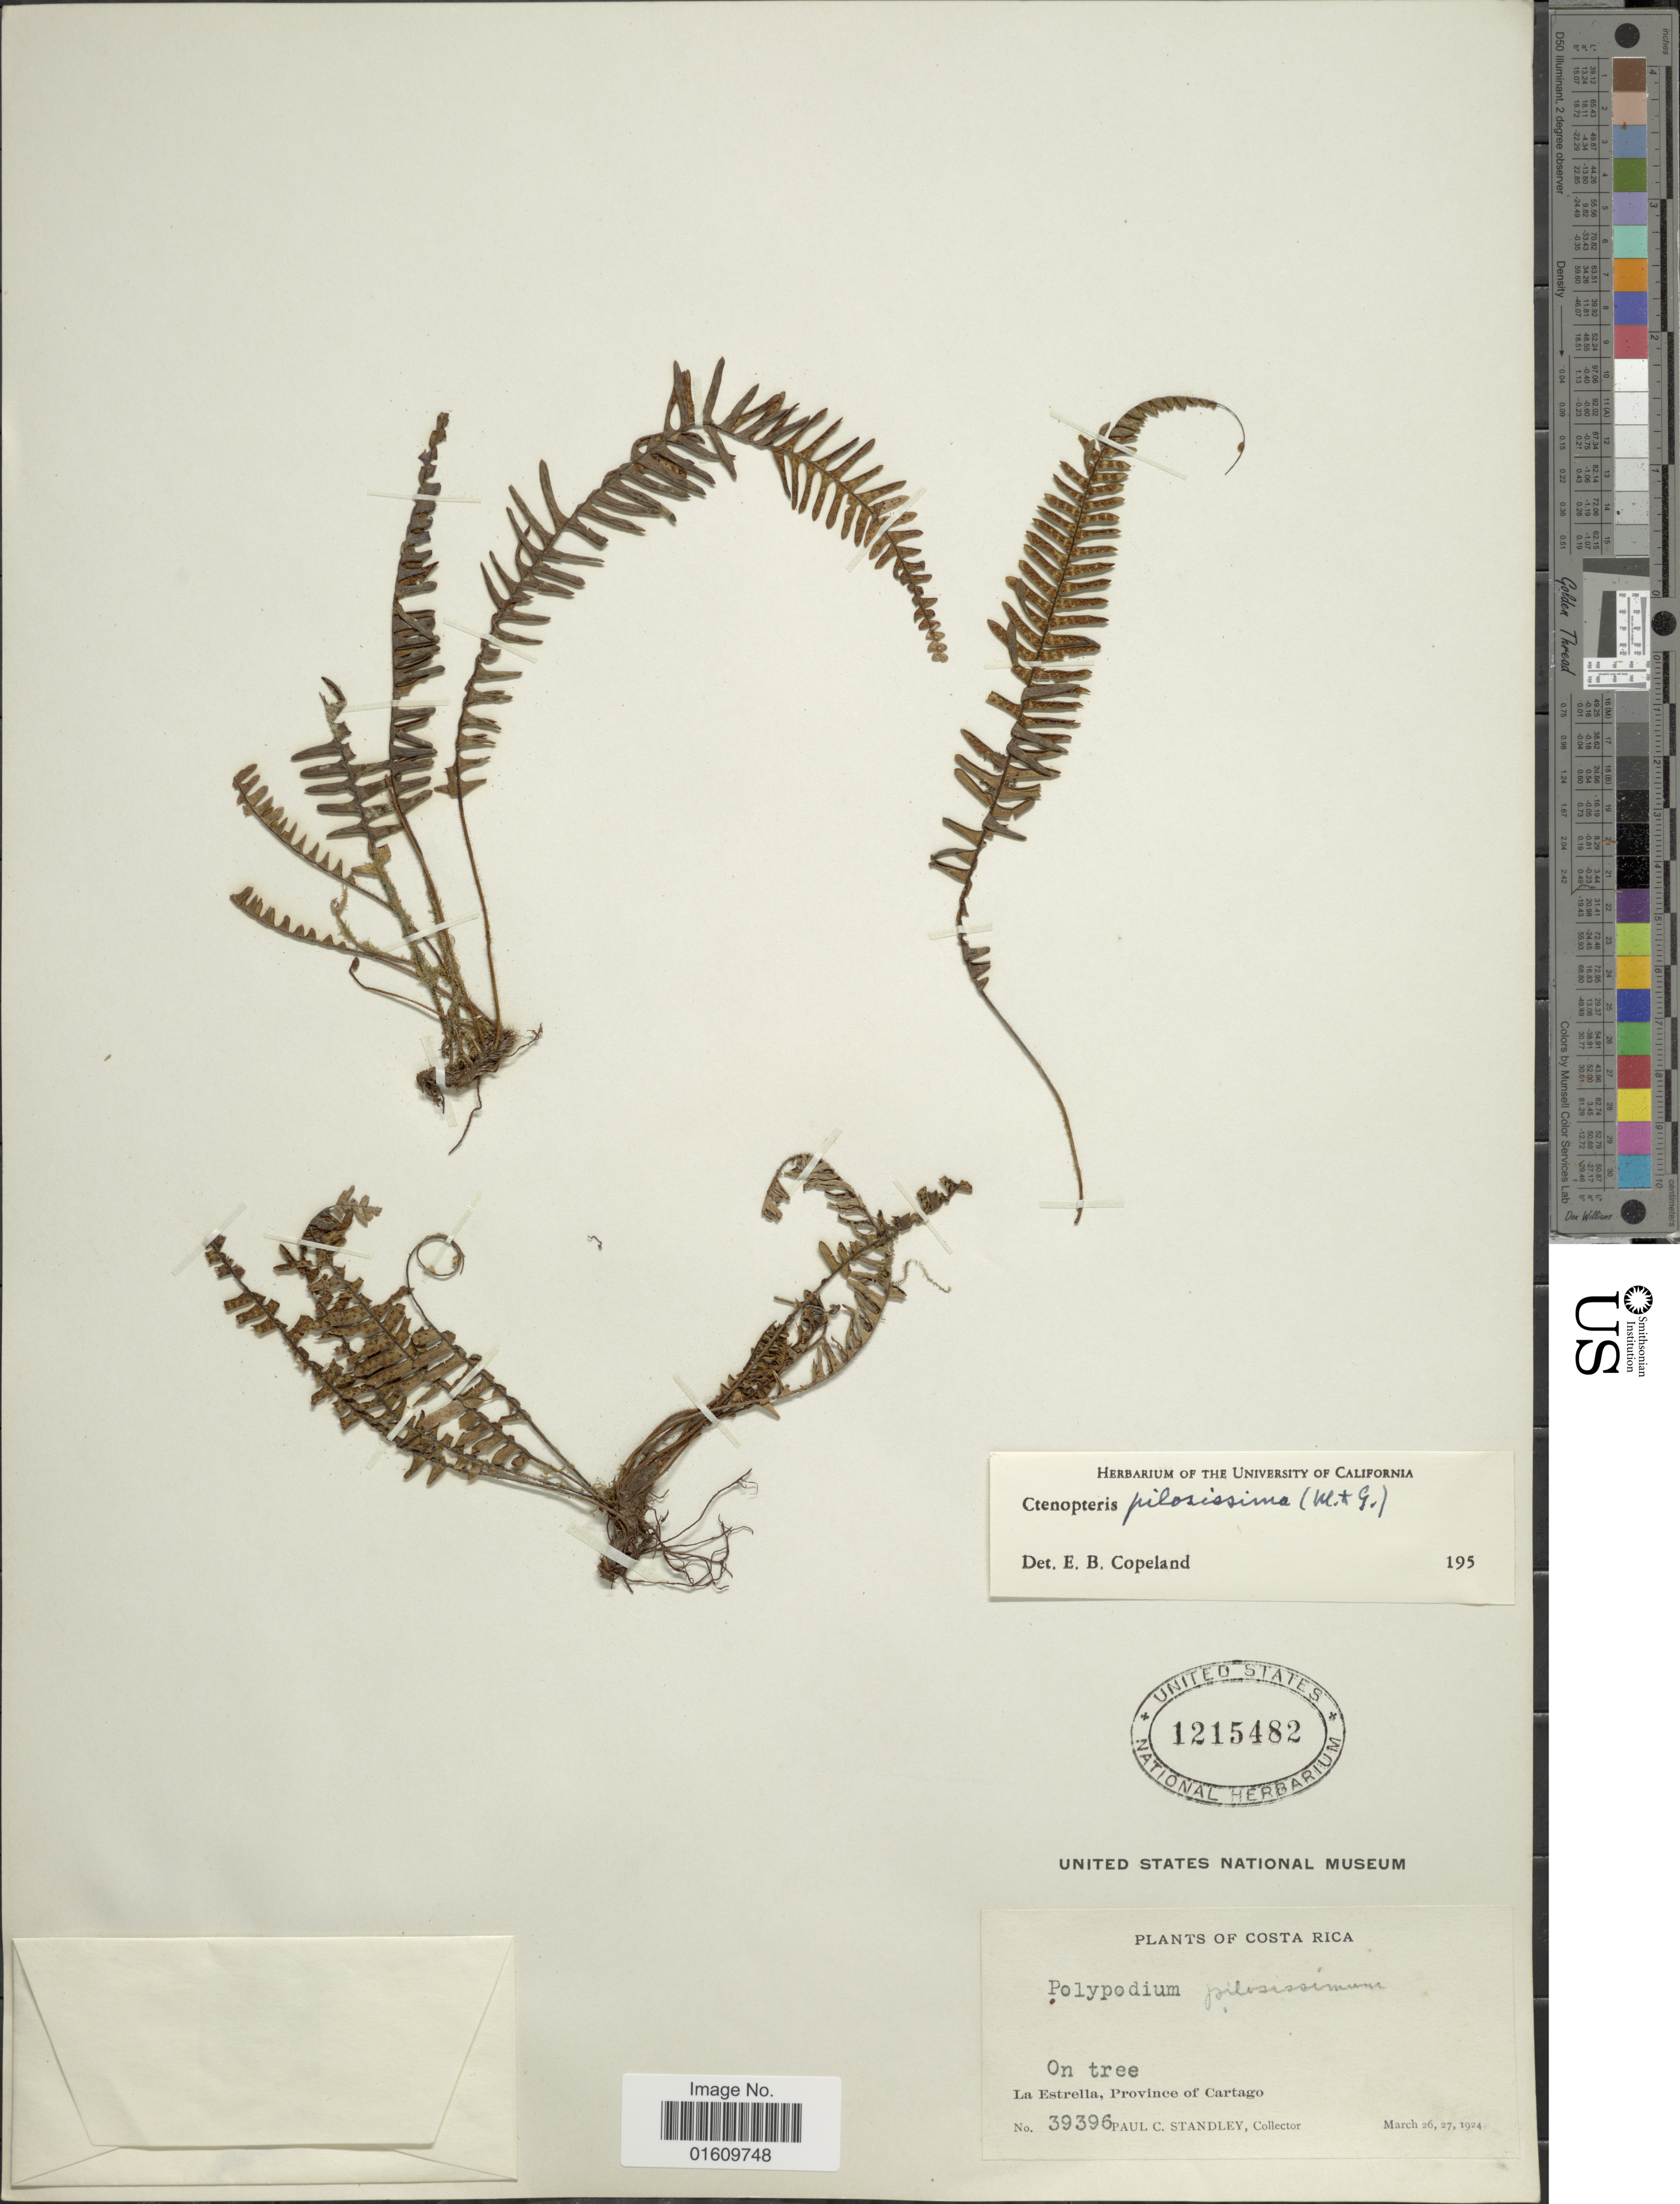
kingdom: Plantae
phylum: Tracheophyta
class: Polypodiopsida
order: Polypodiales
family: Polypodiaceae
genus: Melpomene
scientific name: Melpomene xiphopteroides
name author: (Liebm.) A.R. Sm. & R.C. Moran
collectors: P. C. Standley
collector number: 39396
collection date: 1924-03-26/1924-03-27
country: Costa Rica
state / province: Cartago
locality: La Estrella, Province of Cartago.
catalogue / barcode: US 1215482